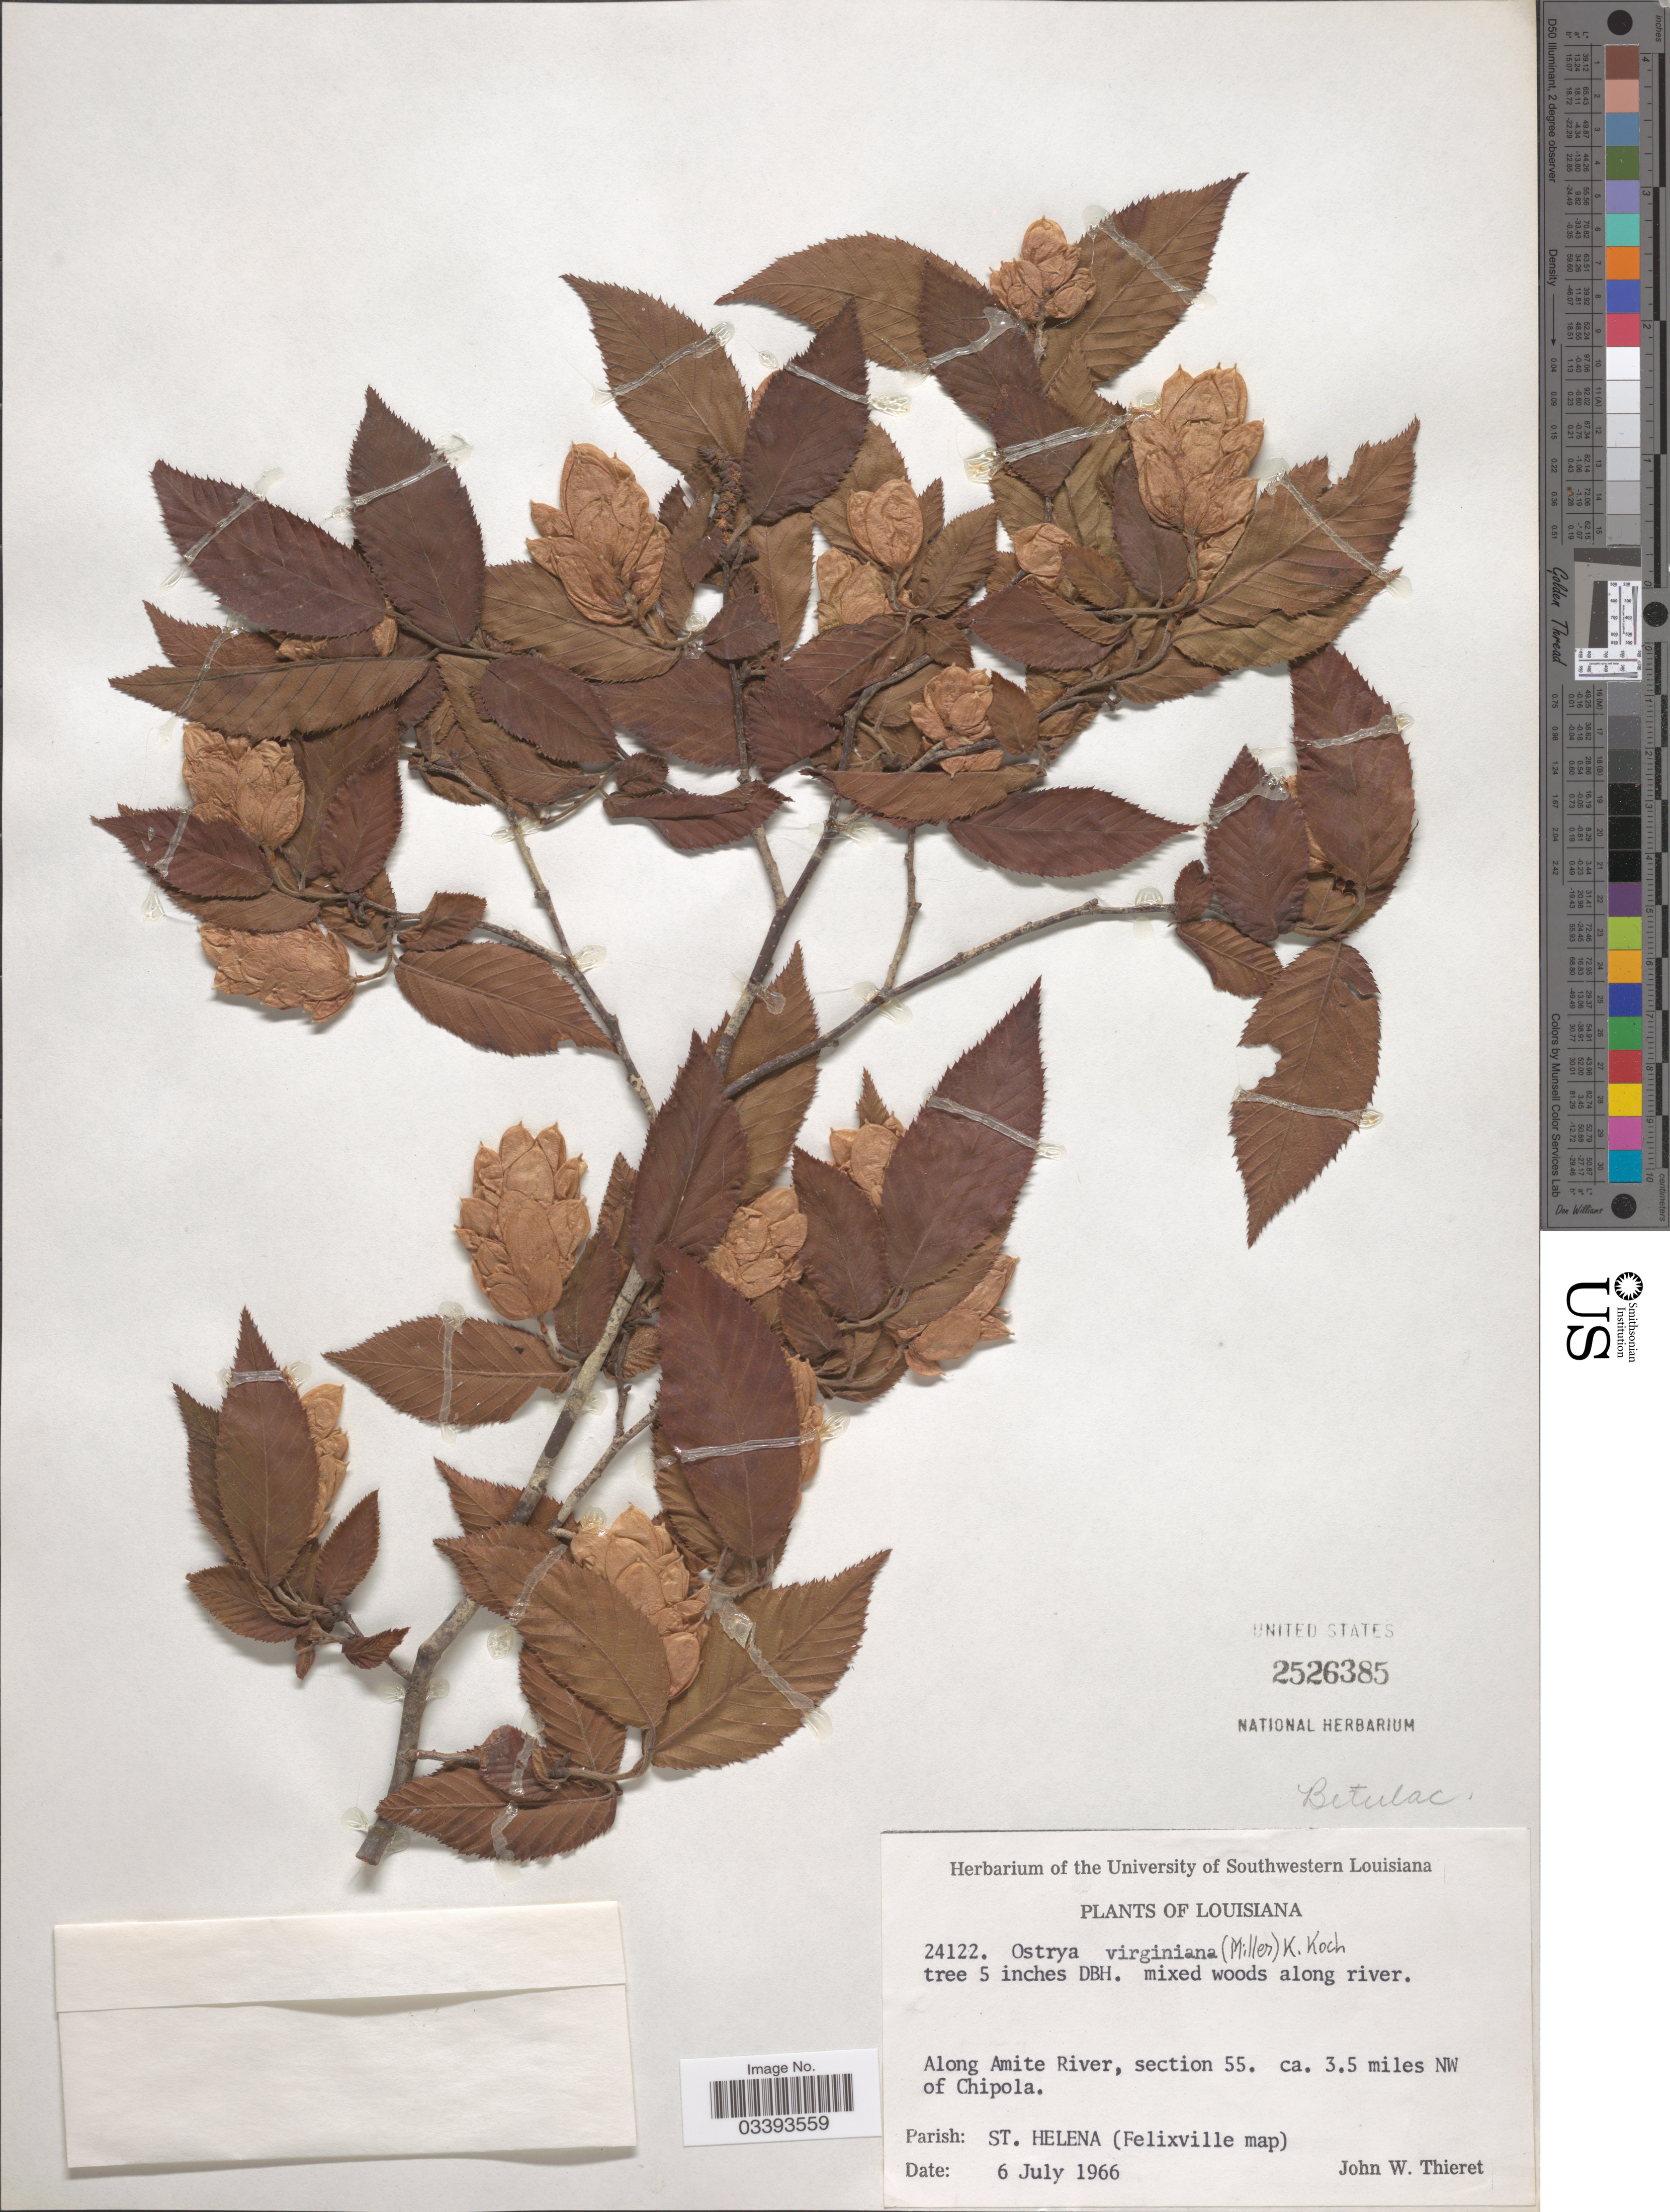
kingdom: Plantae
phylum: Tracheophyta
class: Magnoliopsida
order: Fagales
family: Betulaceae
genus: Ostrya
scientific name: Ostrya virginiana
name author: (Mill.) K. Koch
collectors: J. W. Thieret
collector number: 24122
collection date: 1966-07-06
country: United States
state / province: Louisiana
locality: Along Amite River, section 55. ca. 3.5 miles NW of Chipola. Parish: St. Helena (Felixville map).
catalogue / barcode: US 2526385